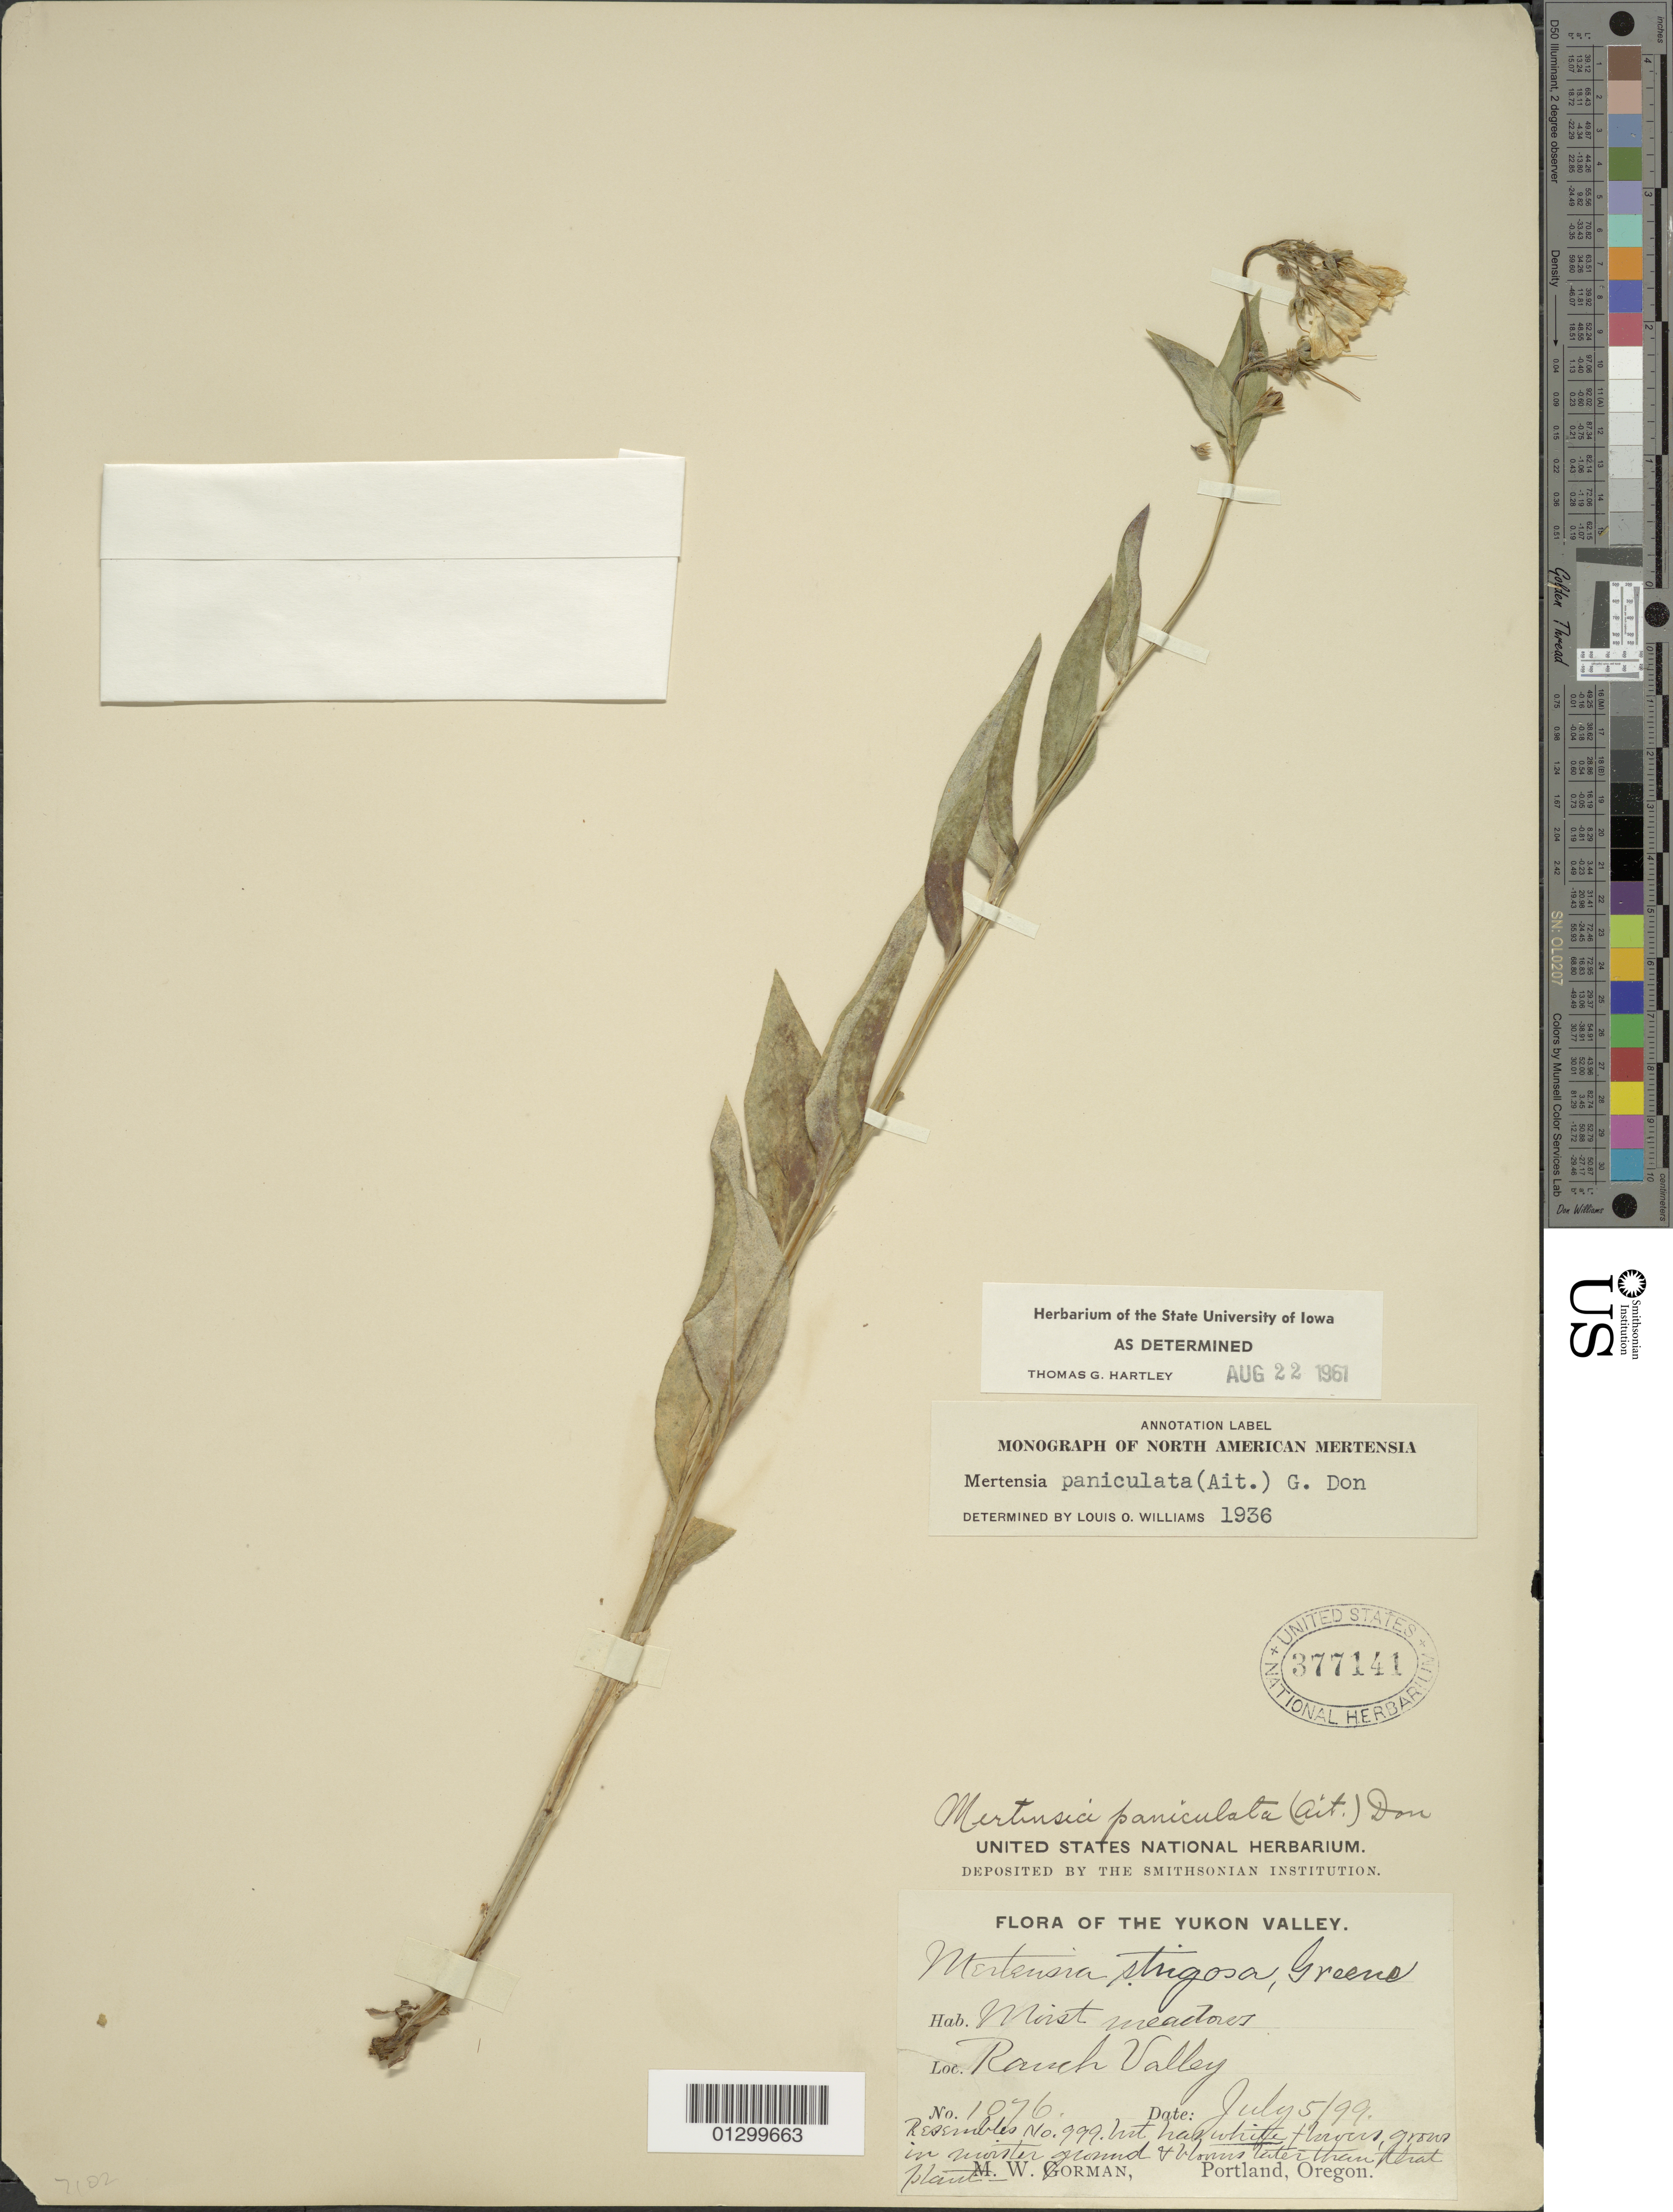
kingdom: Plantae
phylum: Tracheophyta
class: Magnoliopsida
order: Boraginales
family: Boraginaceae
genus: Mertensia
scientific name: Mertensia paniculata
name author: (Aiton) G. Don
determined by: Hartley, T. G.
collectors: M. W. Gorman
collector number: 1076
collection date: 1899-07-05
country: Canada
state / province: Yukon Territory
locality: Ranch Valley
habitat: Moist meadows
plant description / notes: Resembles No.999 but has white leaves, grows in moister ground and blooms later than that plant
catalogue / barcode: US 377141